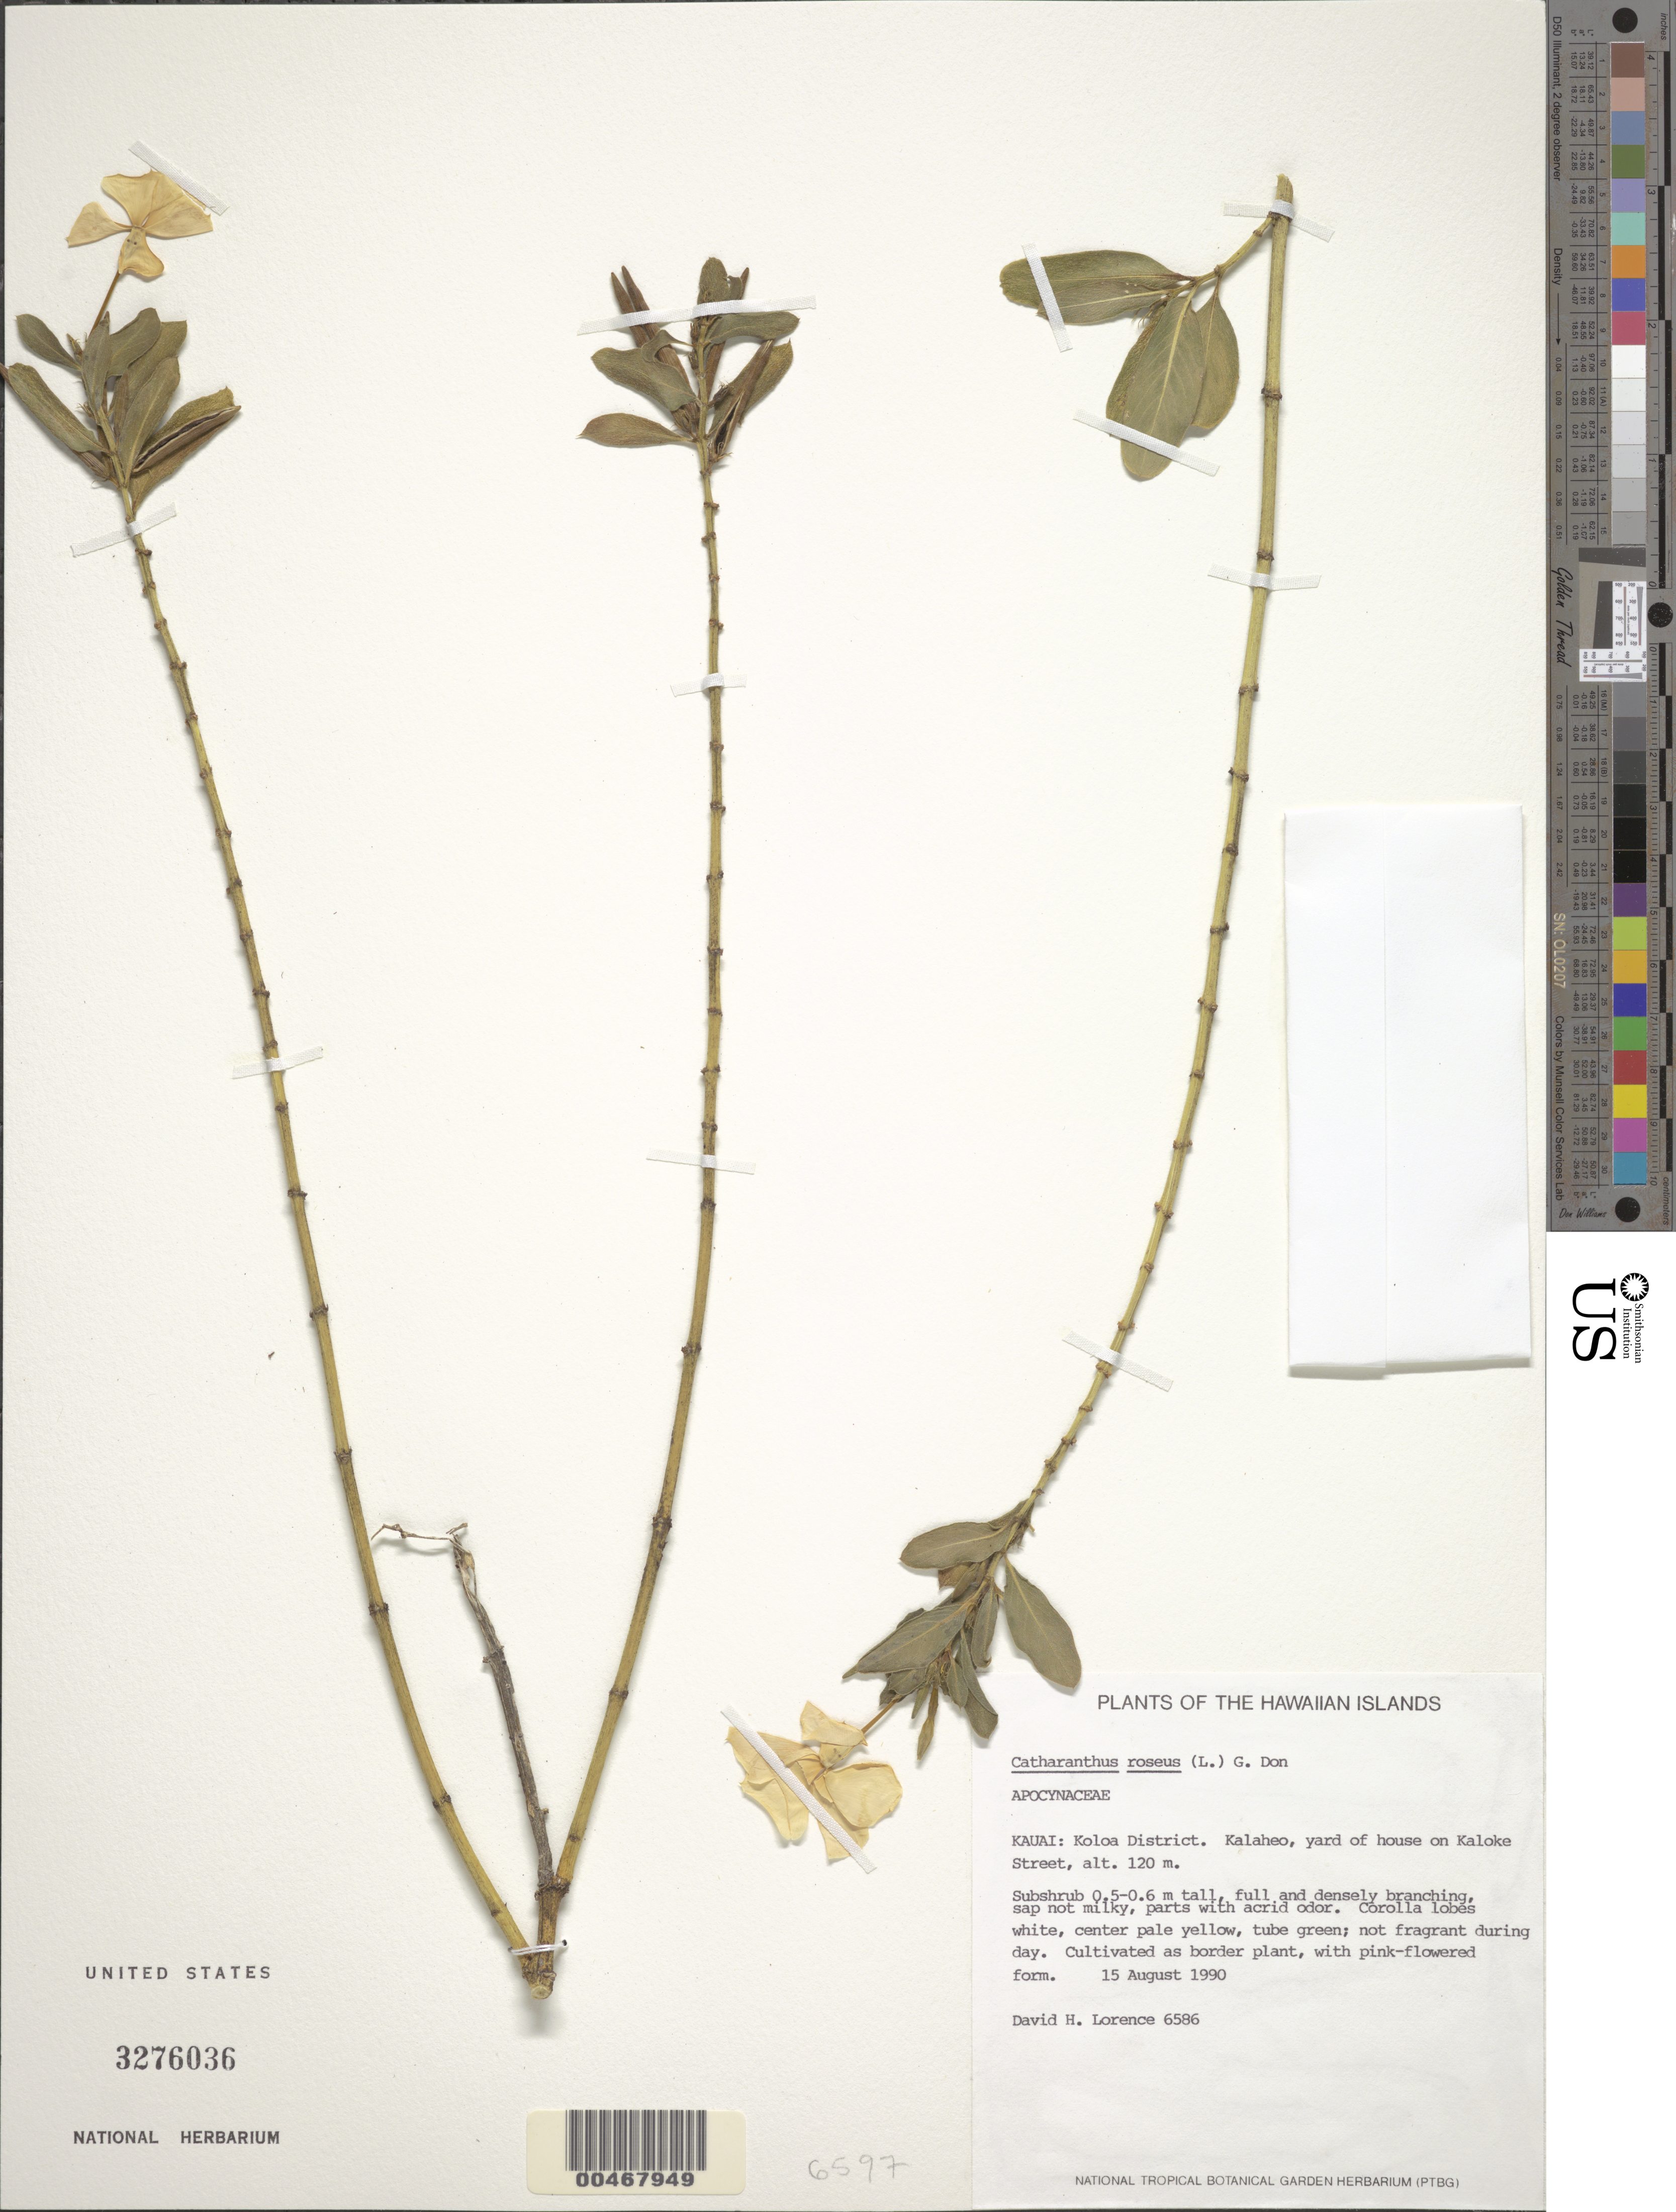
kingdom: Plantae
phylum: Tracheophyta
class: Magnoliopsida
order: Gentianales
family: Apocynaceae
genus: Catharanthus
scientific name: Catharanthus roseus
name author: (L.) G. Don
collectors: D. Lorence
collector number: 6586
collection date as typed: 15 Aug 1990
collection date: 1990-08-15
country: United States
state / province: Hawaii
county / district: Kauai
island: Kaua'i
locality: Koloa Dist., Kalahea, yard of Kaloke St.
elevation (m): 120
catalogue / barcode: US 3276036